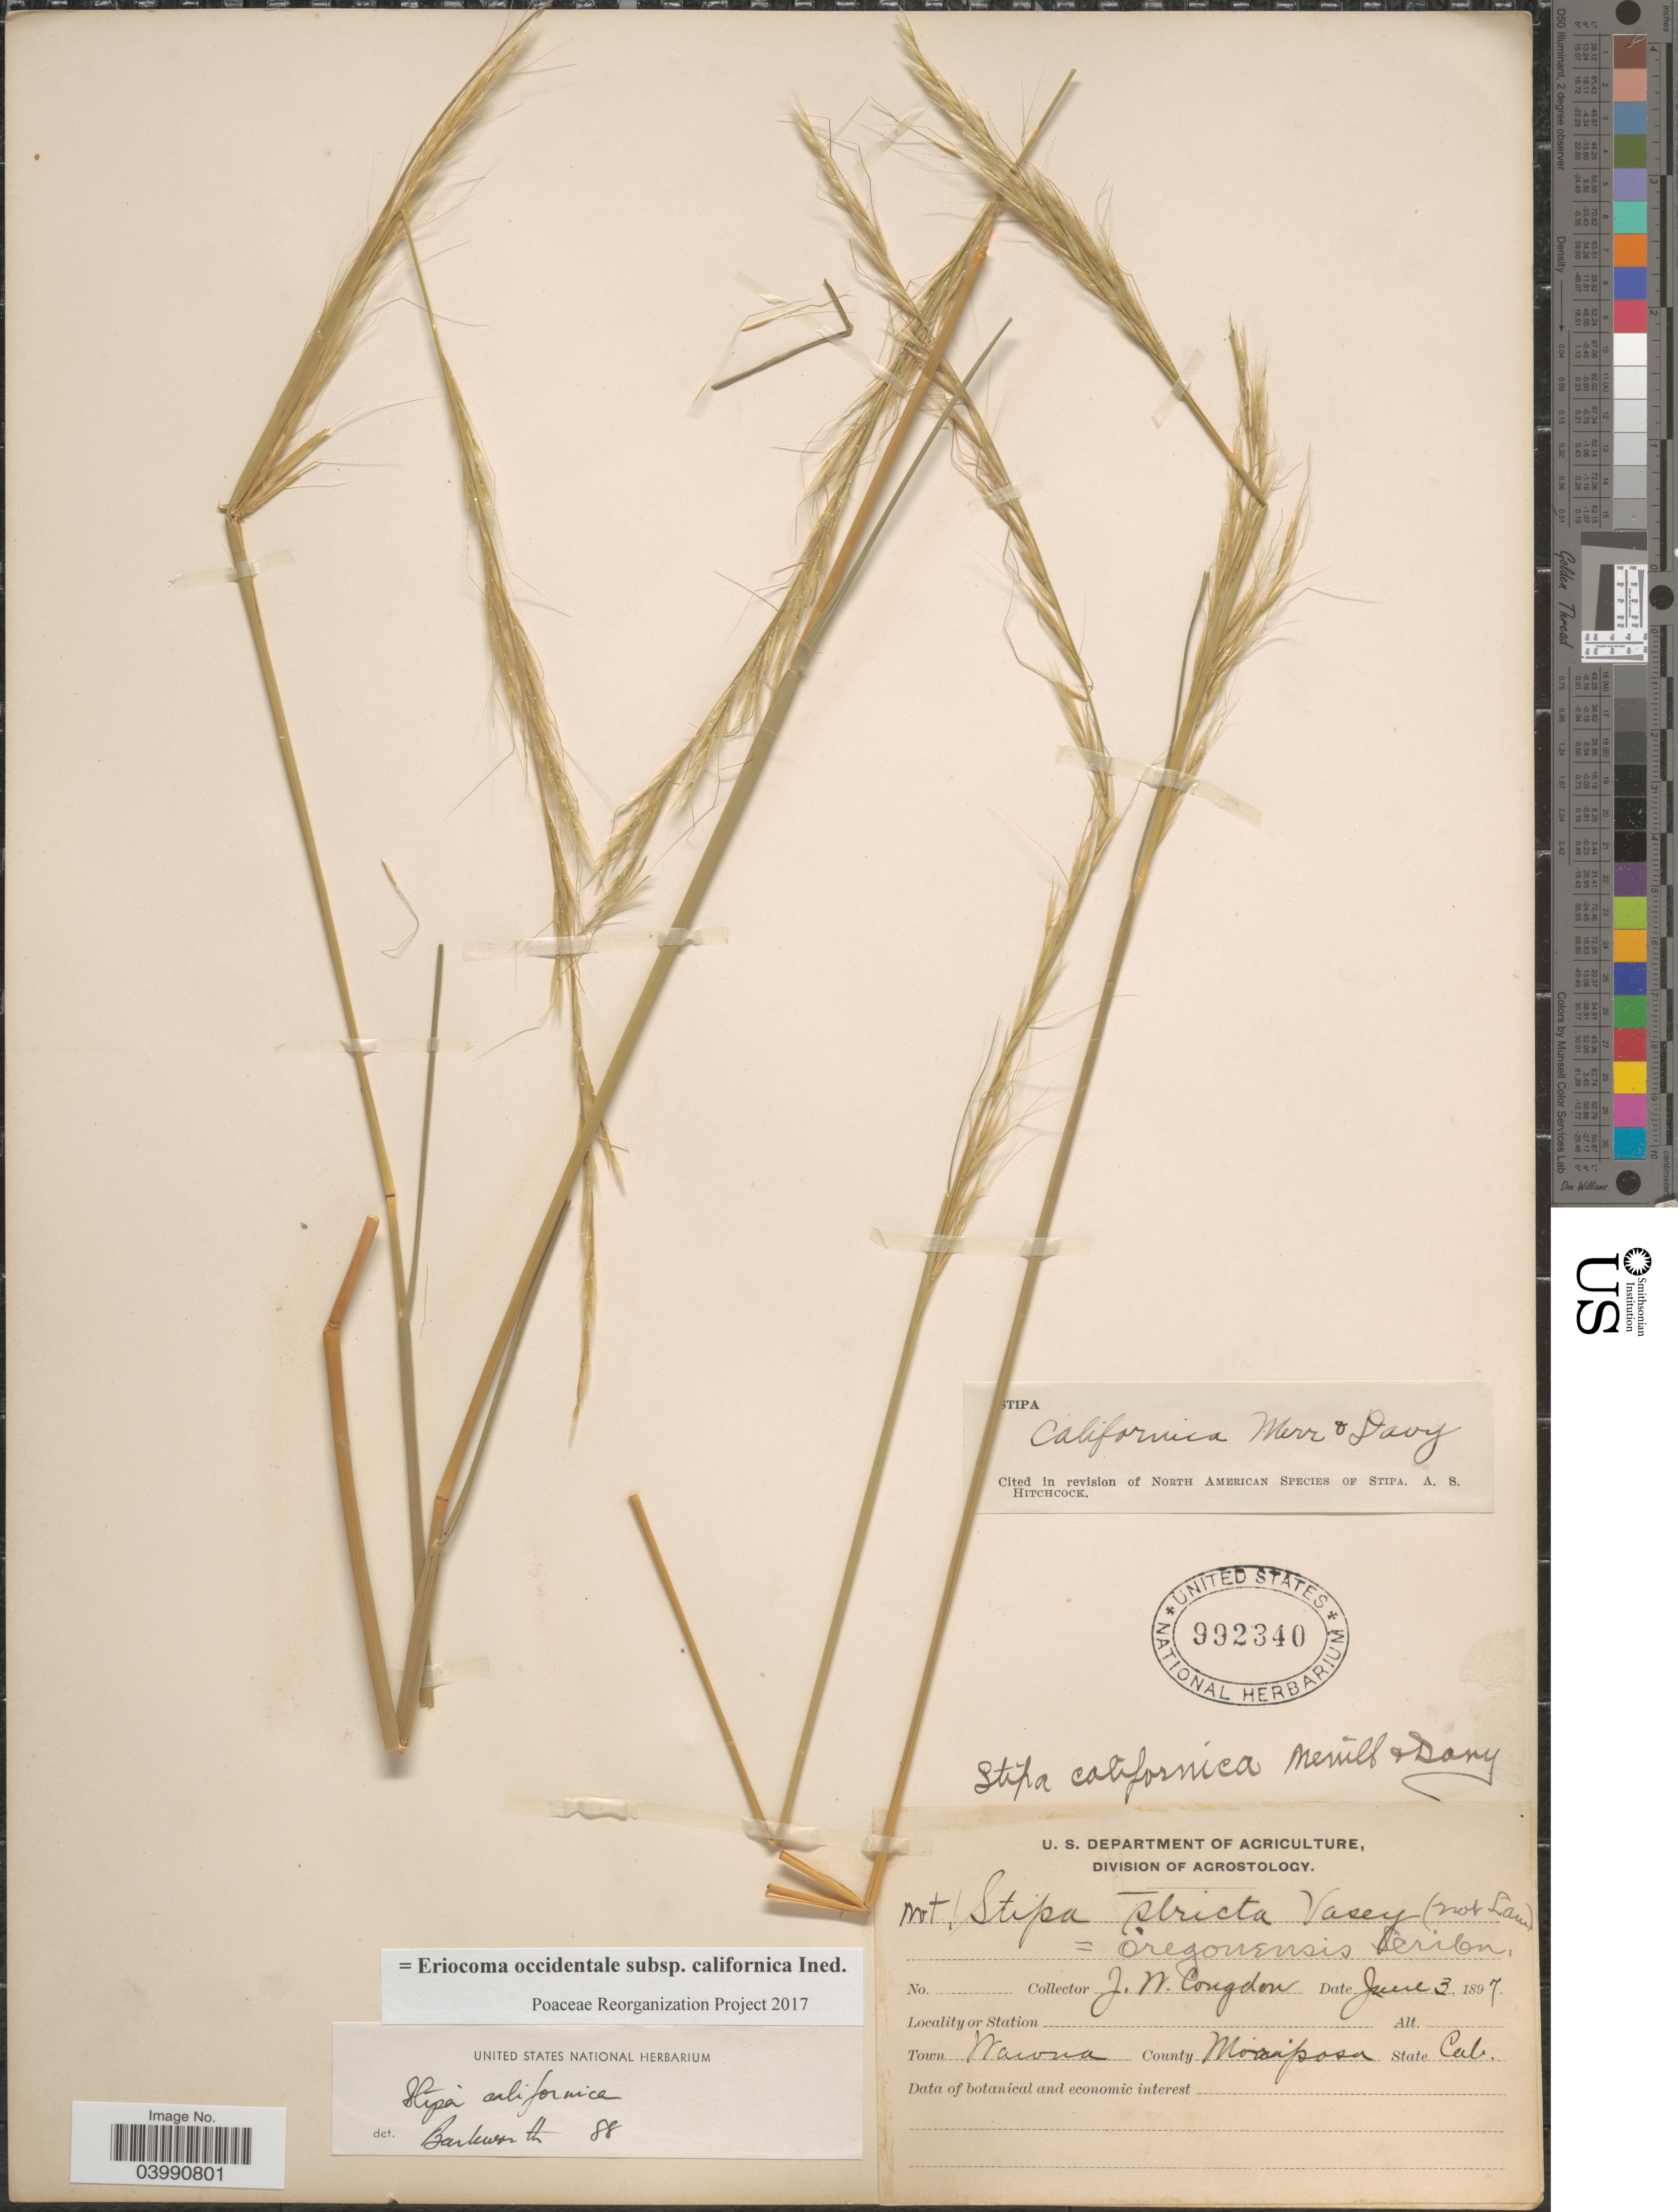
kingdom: Plantae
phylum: Tracheophyta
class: Liliopsida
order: Poales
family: Poaceae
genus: Eriocoma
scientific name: Eriocoma occidentalis subsp. californica ined.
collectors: J. W. Congdon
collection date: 1897-06-03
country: United States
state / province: California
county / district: Mariposa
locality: Wawona. County Mariposa.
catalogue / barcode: US 992340